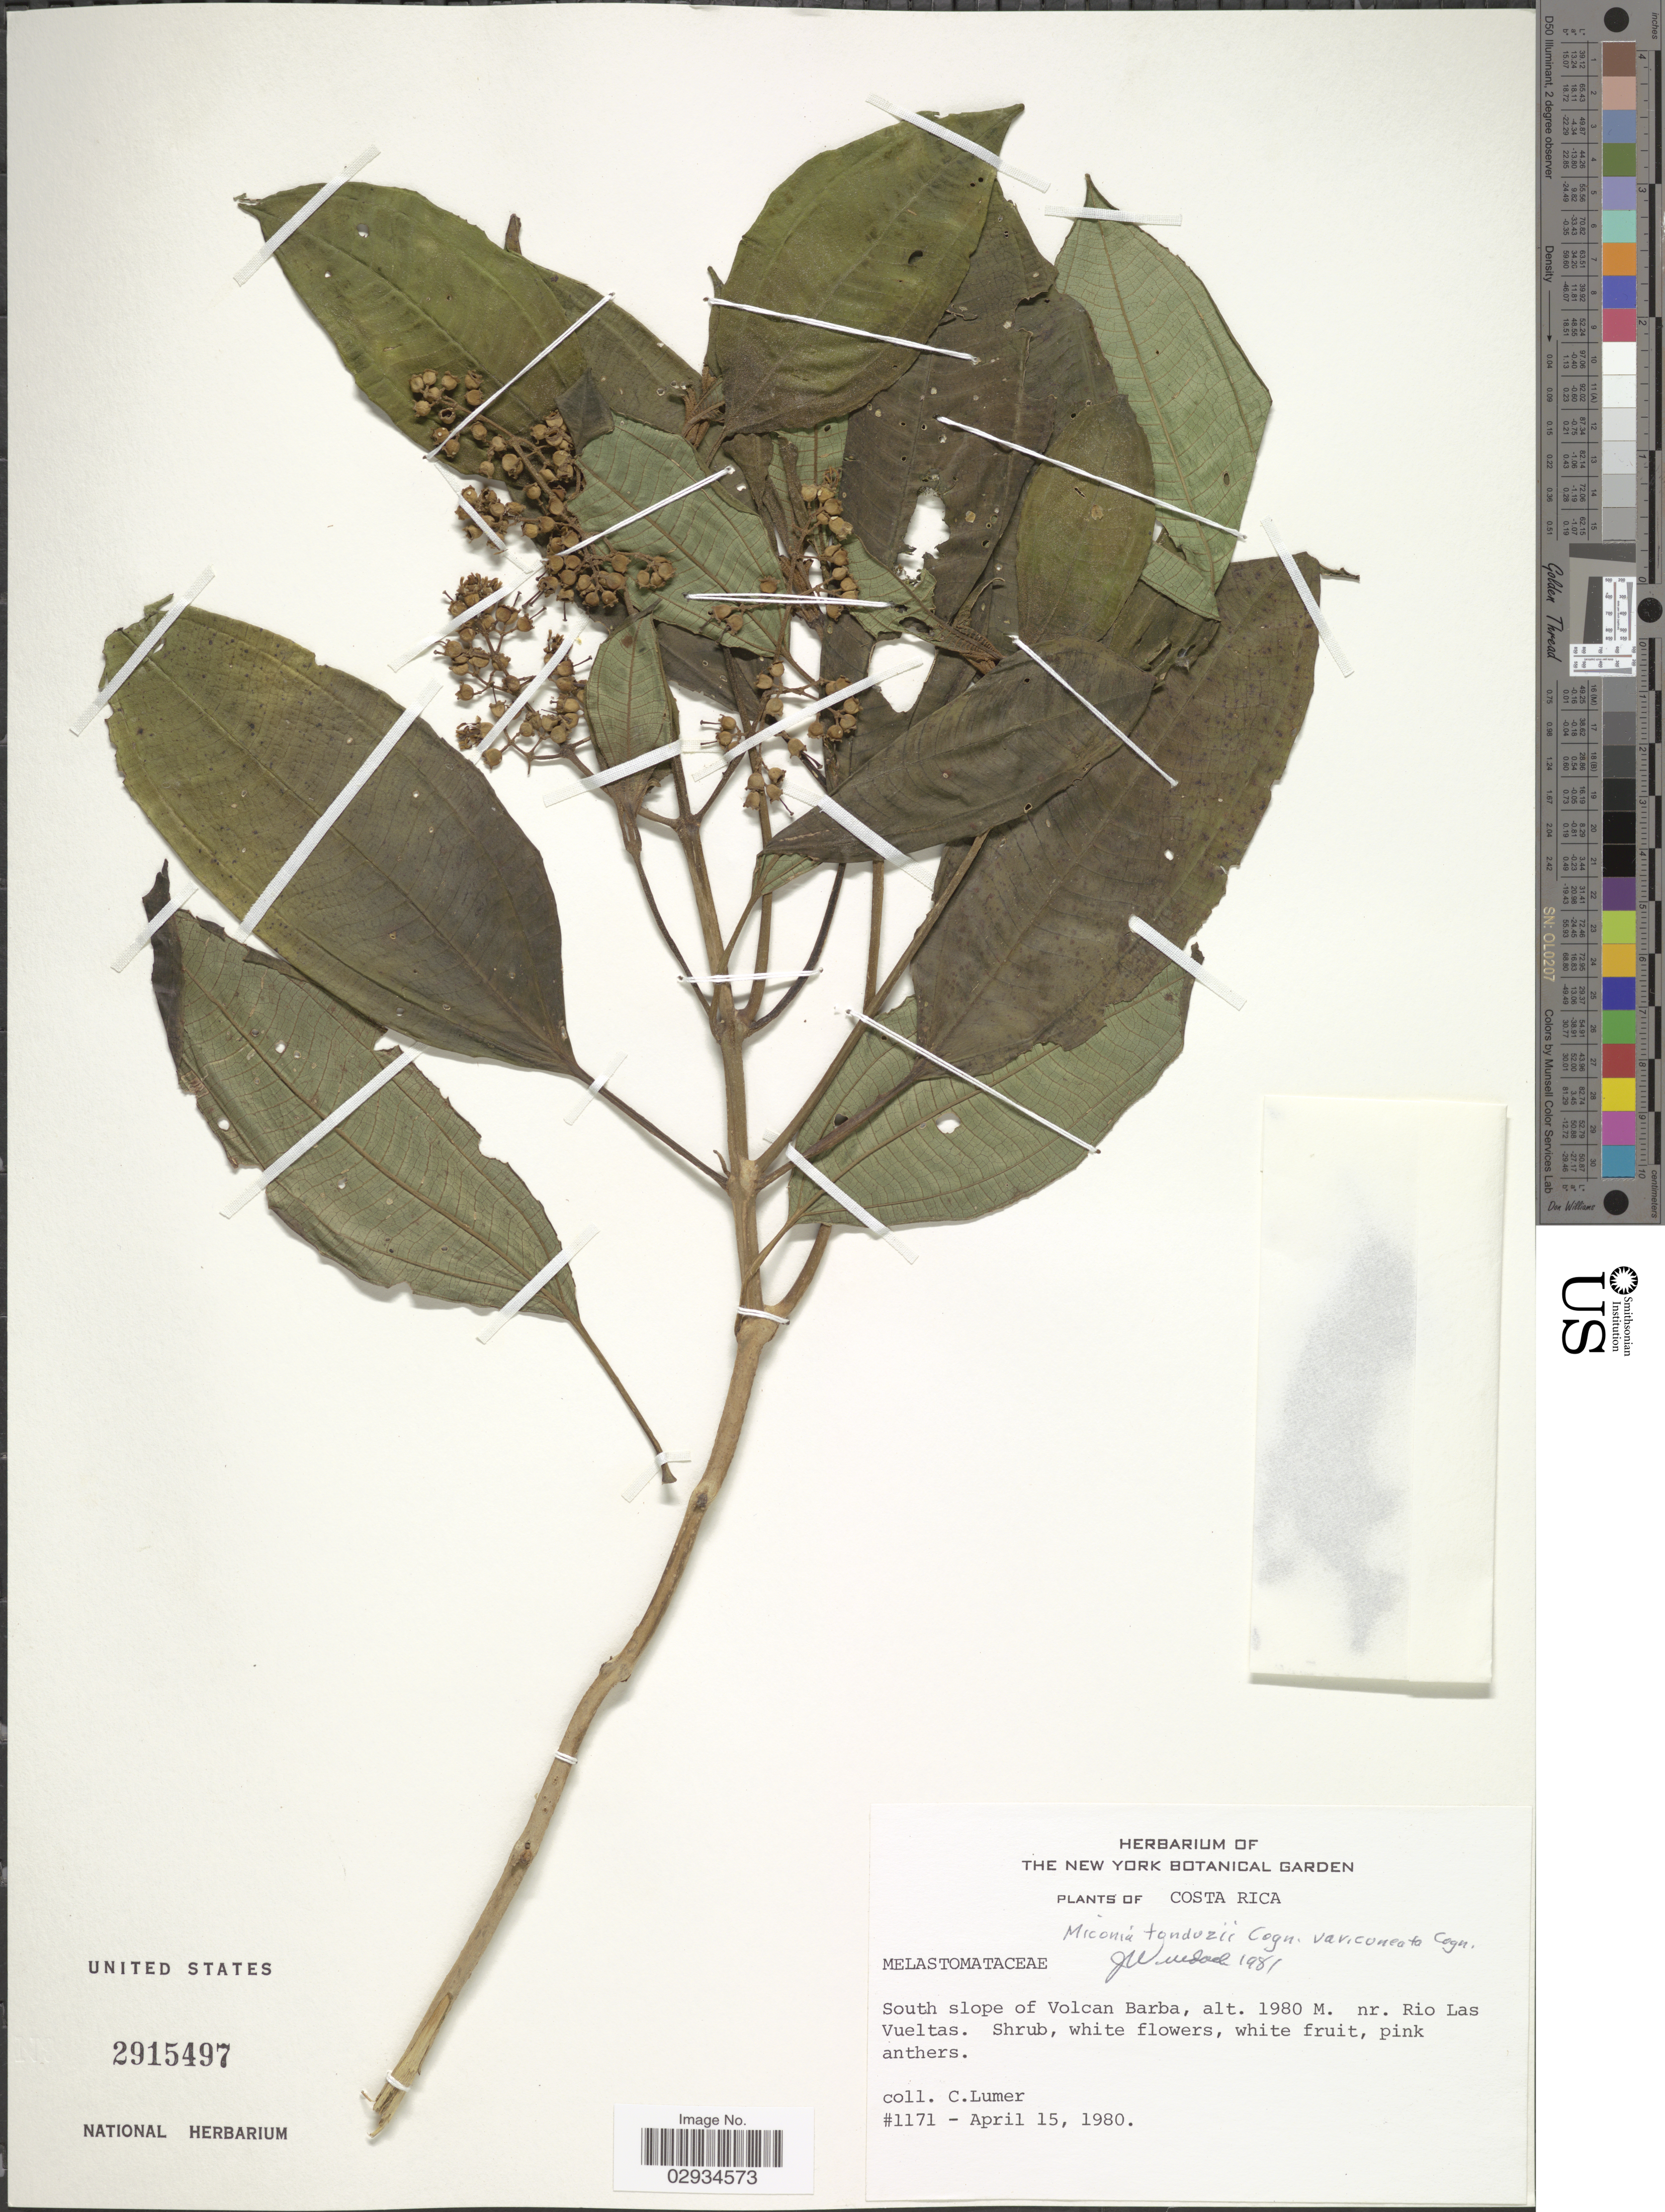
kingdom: Plantae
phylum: Tracheophyta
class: Magnoliopsida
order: Myrtales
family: Melastomataceae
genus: Miconia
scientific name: Miconia tonduzii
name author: Cogn. in A. DC.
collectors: C. Lumer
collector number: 1171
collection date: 1980-04-15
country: Costa Rica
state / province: Heredia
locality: South slope of Volcan Barba, nr. Rio Las Vueltas.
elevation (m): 1980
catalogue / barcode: US 2915497